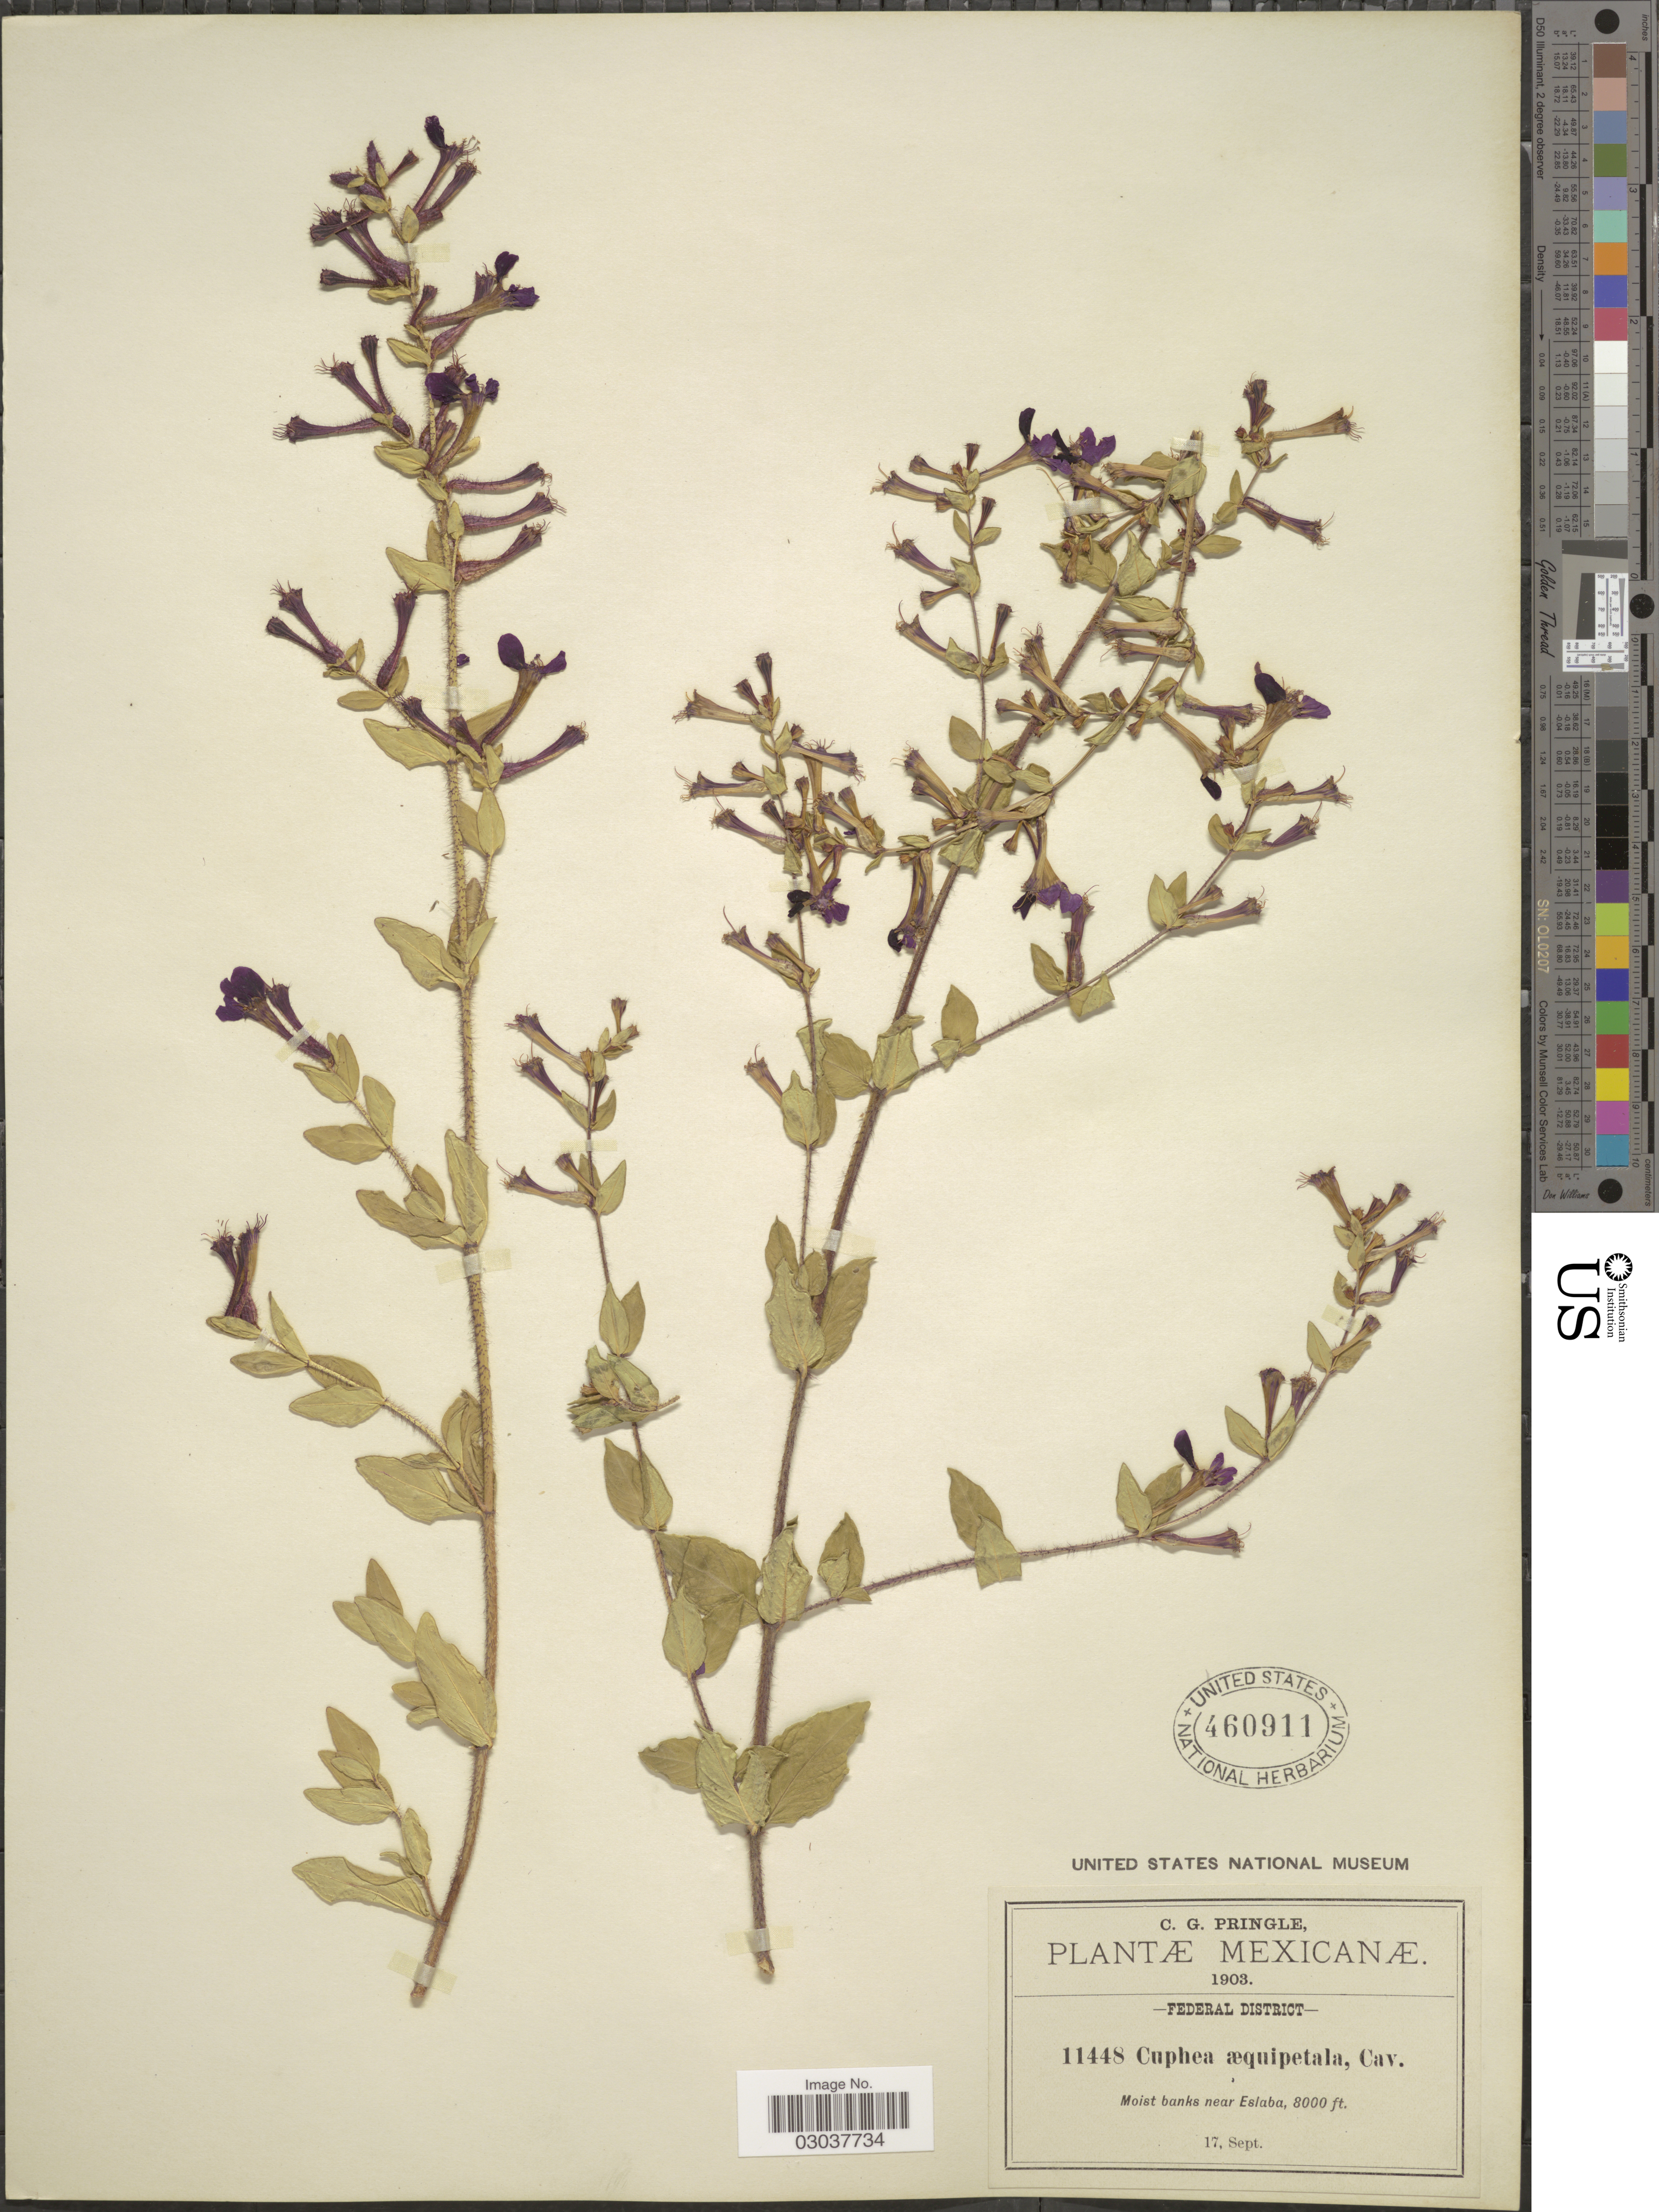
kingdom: Plantae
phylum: Tracheophyta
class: Magnoliopsida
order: Myrtales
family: Lythraceae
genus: Cuphea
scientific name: Cuphea aequipetala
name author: Cav.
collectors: C. G. Pringle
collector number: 11448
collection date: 1903-09-17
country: Mexico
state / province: Distrito Federal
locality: Federal District. Moist banks near Eslaba.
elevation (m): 2438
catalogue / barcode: US 460911